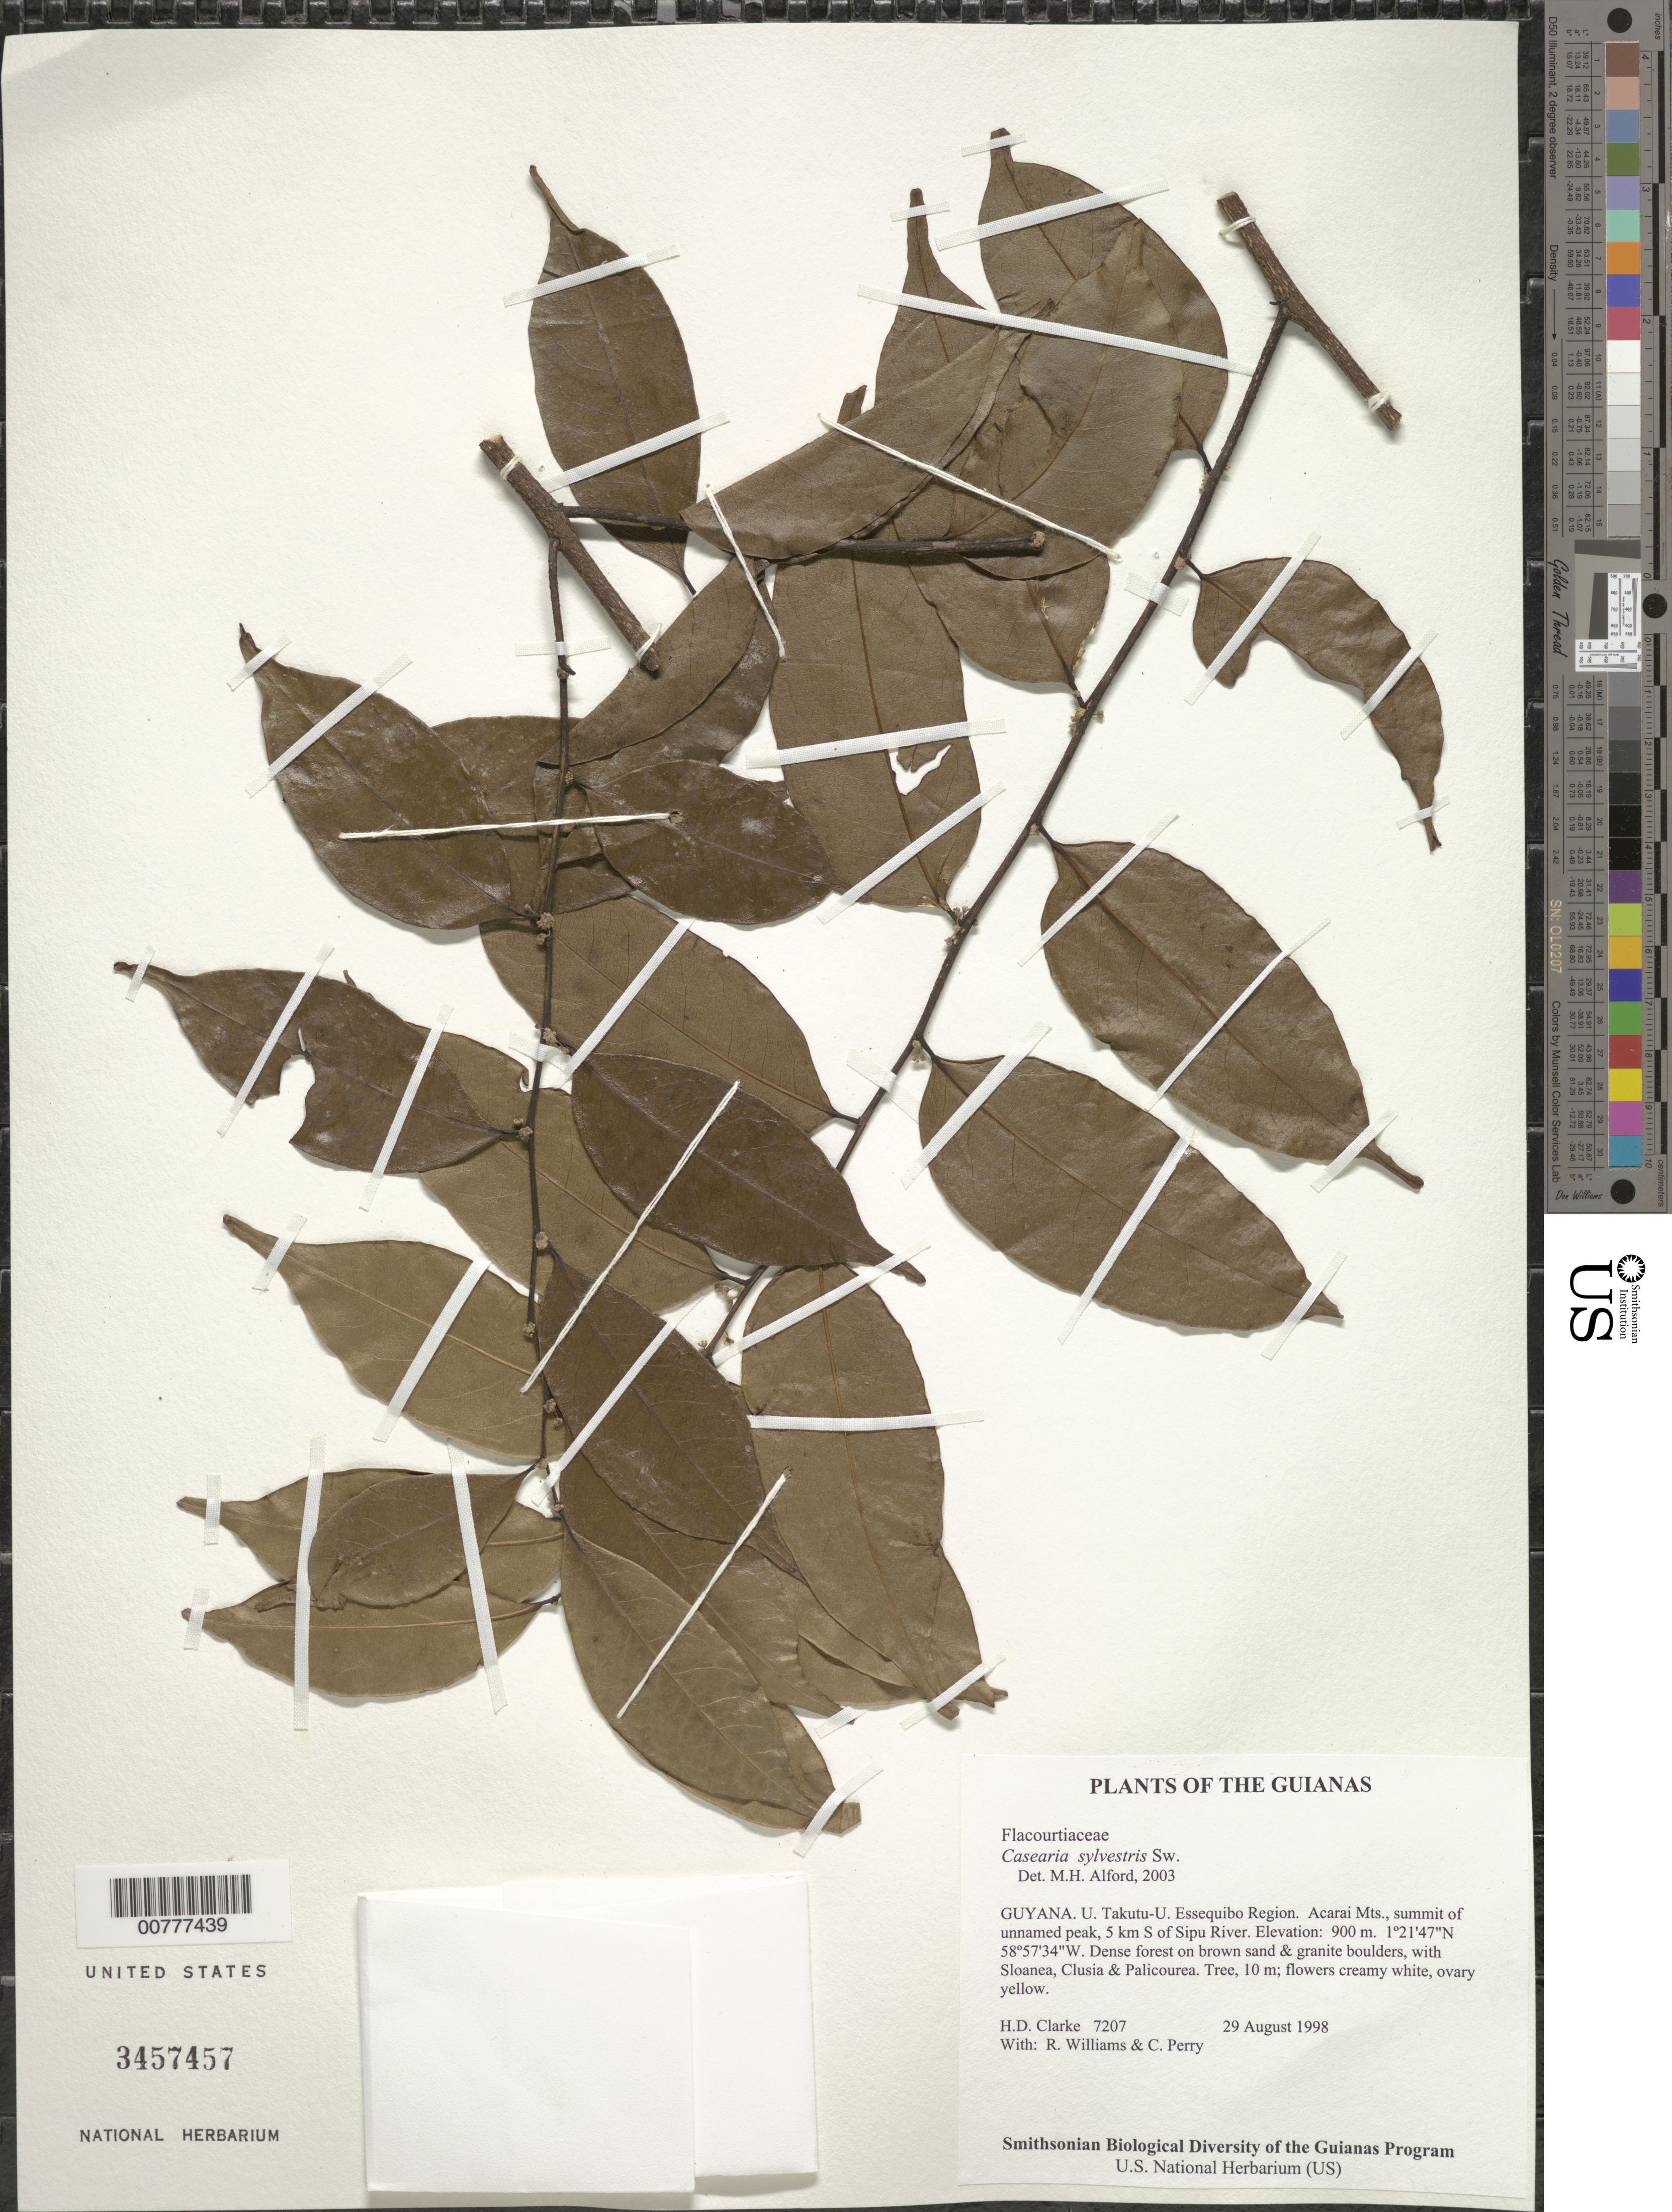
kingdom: Plantae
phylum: Tracheophyta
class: Magnoliopsida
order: Malpighiales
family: Salicaceae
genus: Casearia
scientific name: Casearia sylvestris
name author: Sw.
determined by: Liesner, R. L.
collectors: H. D. Clarke, R. Williams & C. Perry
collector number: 7207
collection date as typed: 29 August 1998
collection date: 1998-08-29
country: Guyana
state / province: U. Takutu-U. Essequibo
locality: Acarai Mts., summit of unnamed peak, 5 km S of Sipu River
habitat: Dense forest on brown sand & granite boulders, with Sloanea, Clusia & Palicourea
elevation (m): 900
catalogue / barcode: US 3457457